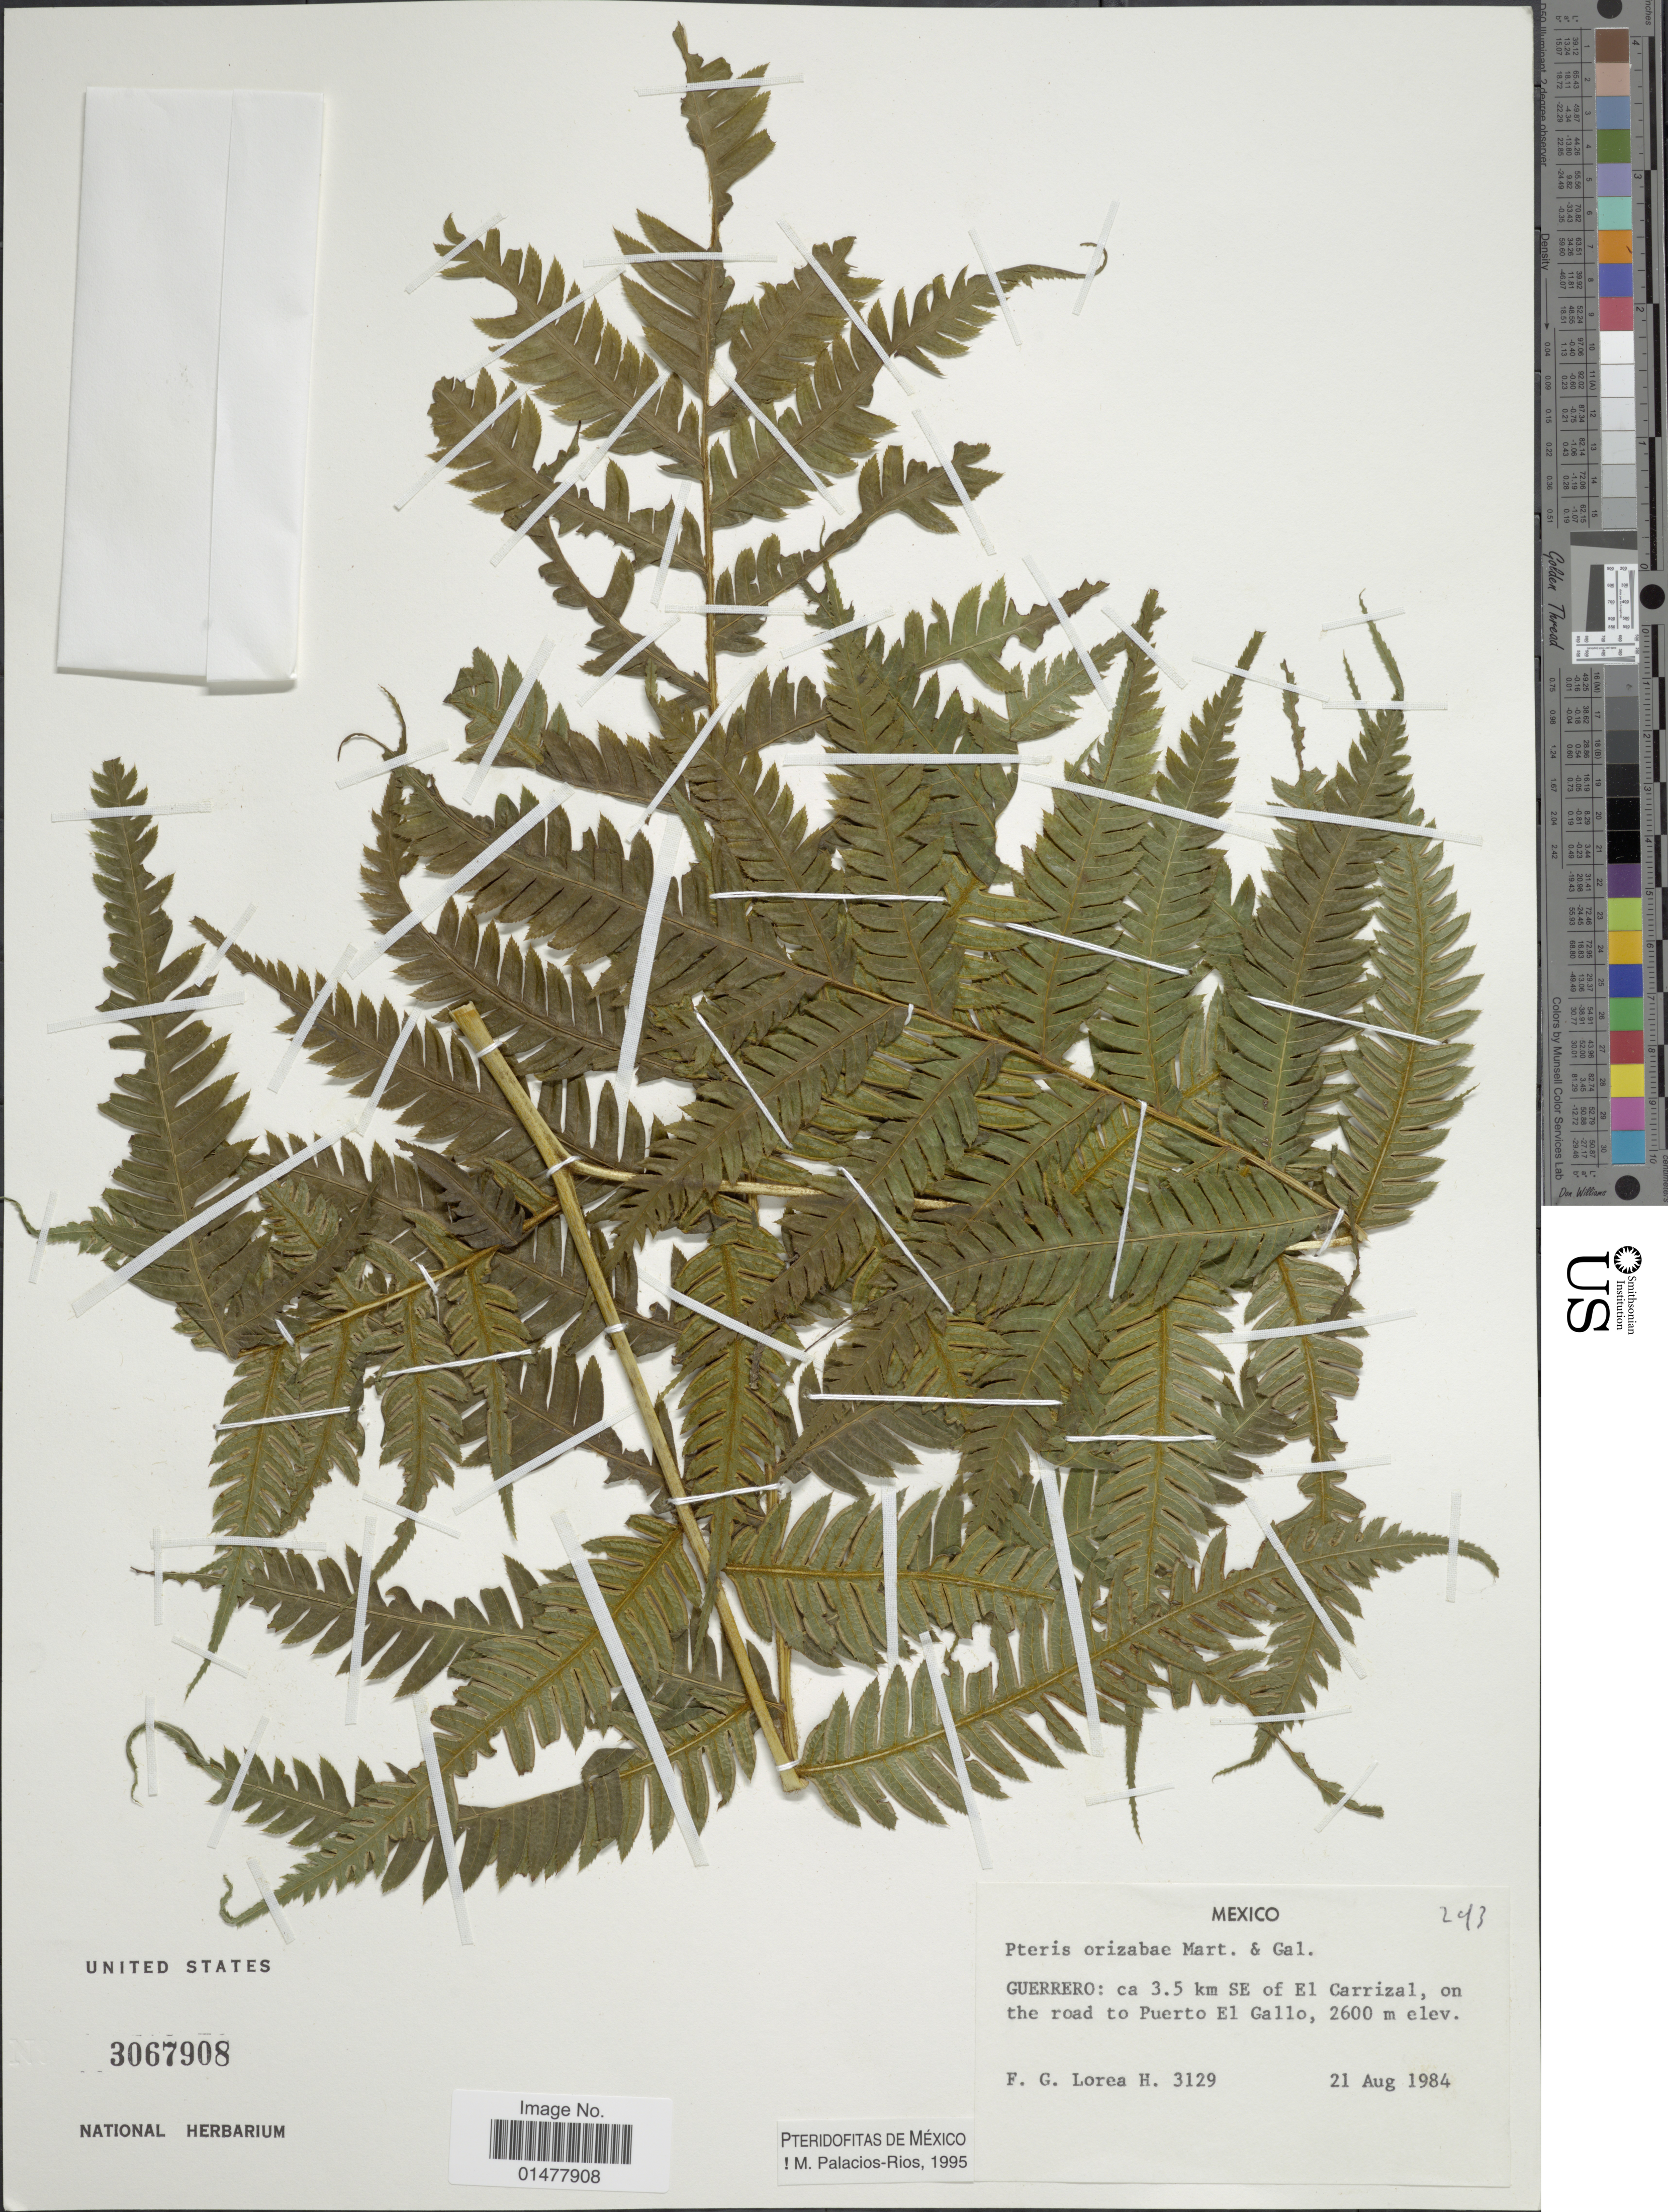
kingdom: Plantae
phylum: Tracheophyta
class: Polypodiopsida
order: Polypodiales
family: Pteridaceae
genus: Pteris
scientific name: Pteris orizabae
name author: M. Martens & Galeotti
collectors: F. Lorea-Hernandez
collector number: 3129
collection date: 1984-08-21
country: Mexico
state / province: Guerrero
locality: Guerrero: ca. 3.5 km SE of El Carrizal, on the road to Puerto El Gallo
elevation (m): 2600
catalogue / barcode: US 3067908